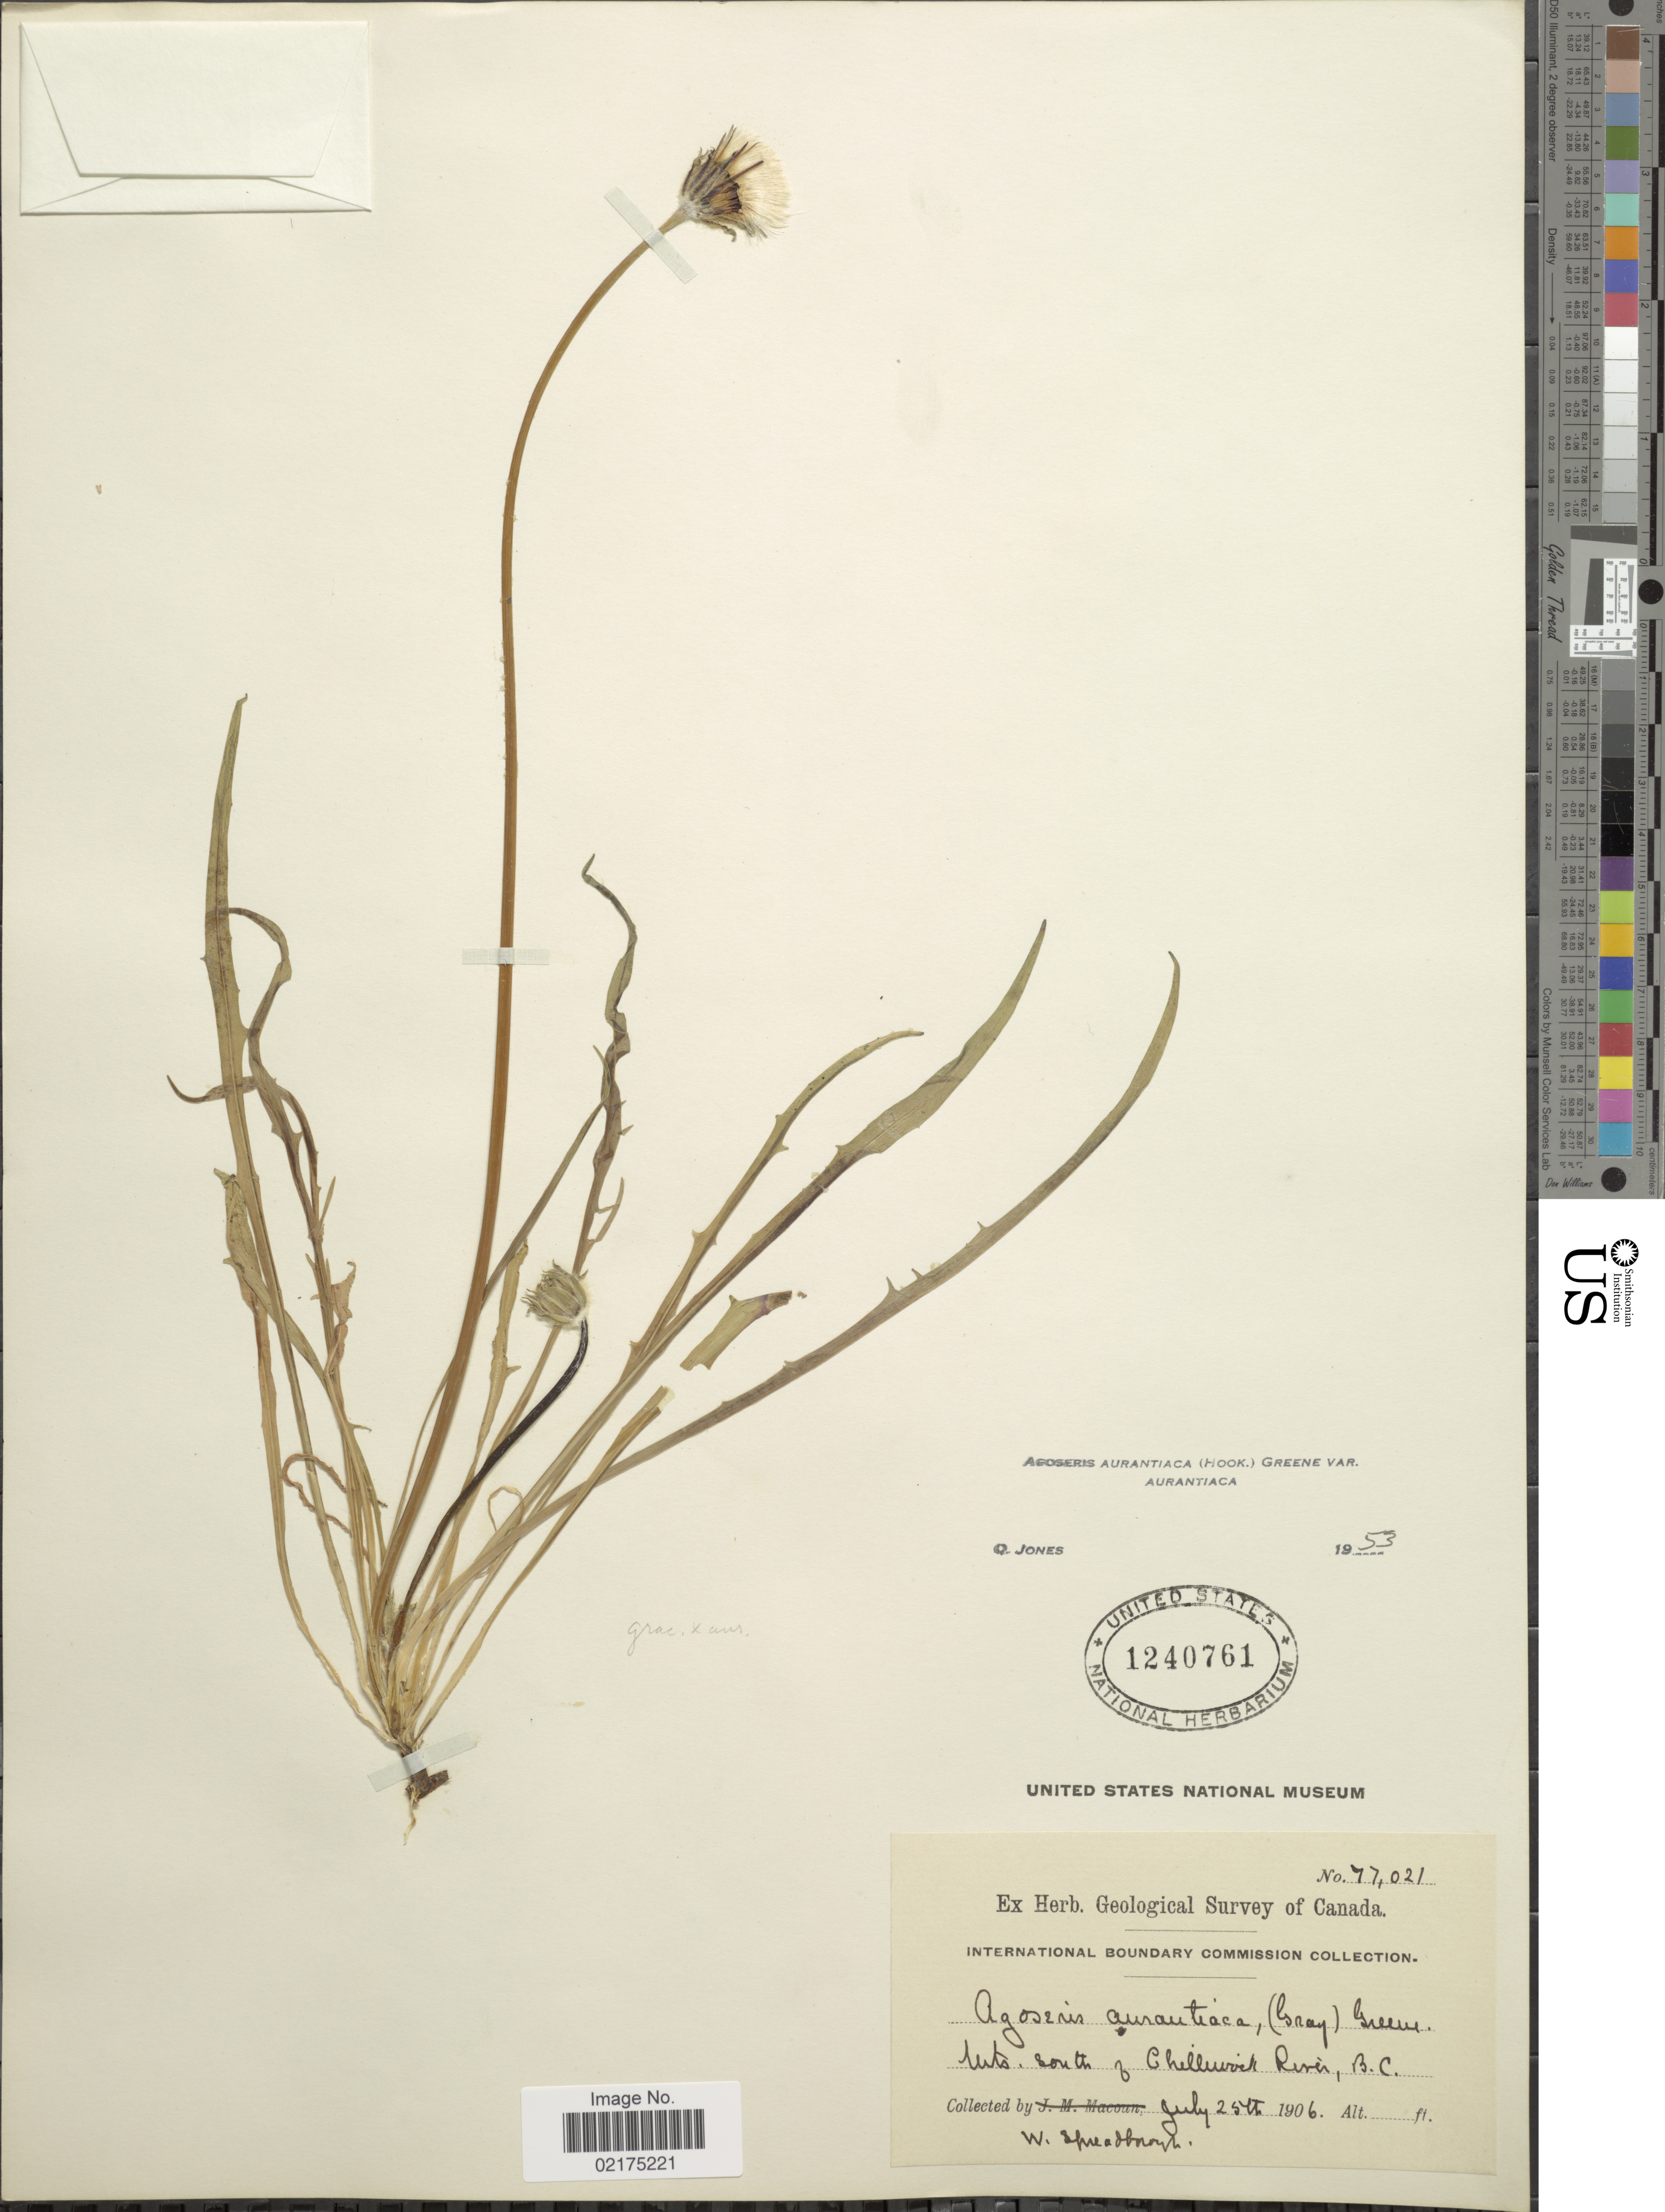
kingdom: Plantae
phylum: Tracheophyta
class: Magnoliopsida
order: Asterales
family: Asteraceae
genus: Agoseris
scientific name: Agoseris aurantiaca var. aurantiaca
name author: (Hook.) Greene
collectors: W. Spreadborough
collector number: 77021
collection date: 1906-07-25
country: Canada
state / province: British Columbia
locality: Mts. South of Chilliwack River, B.C.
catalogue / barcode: US 1240761